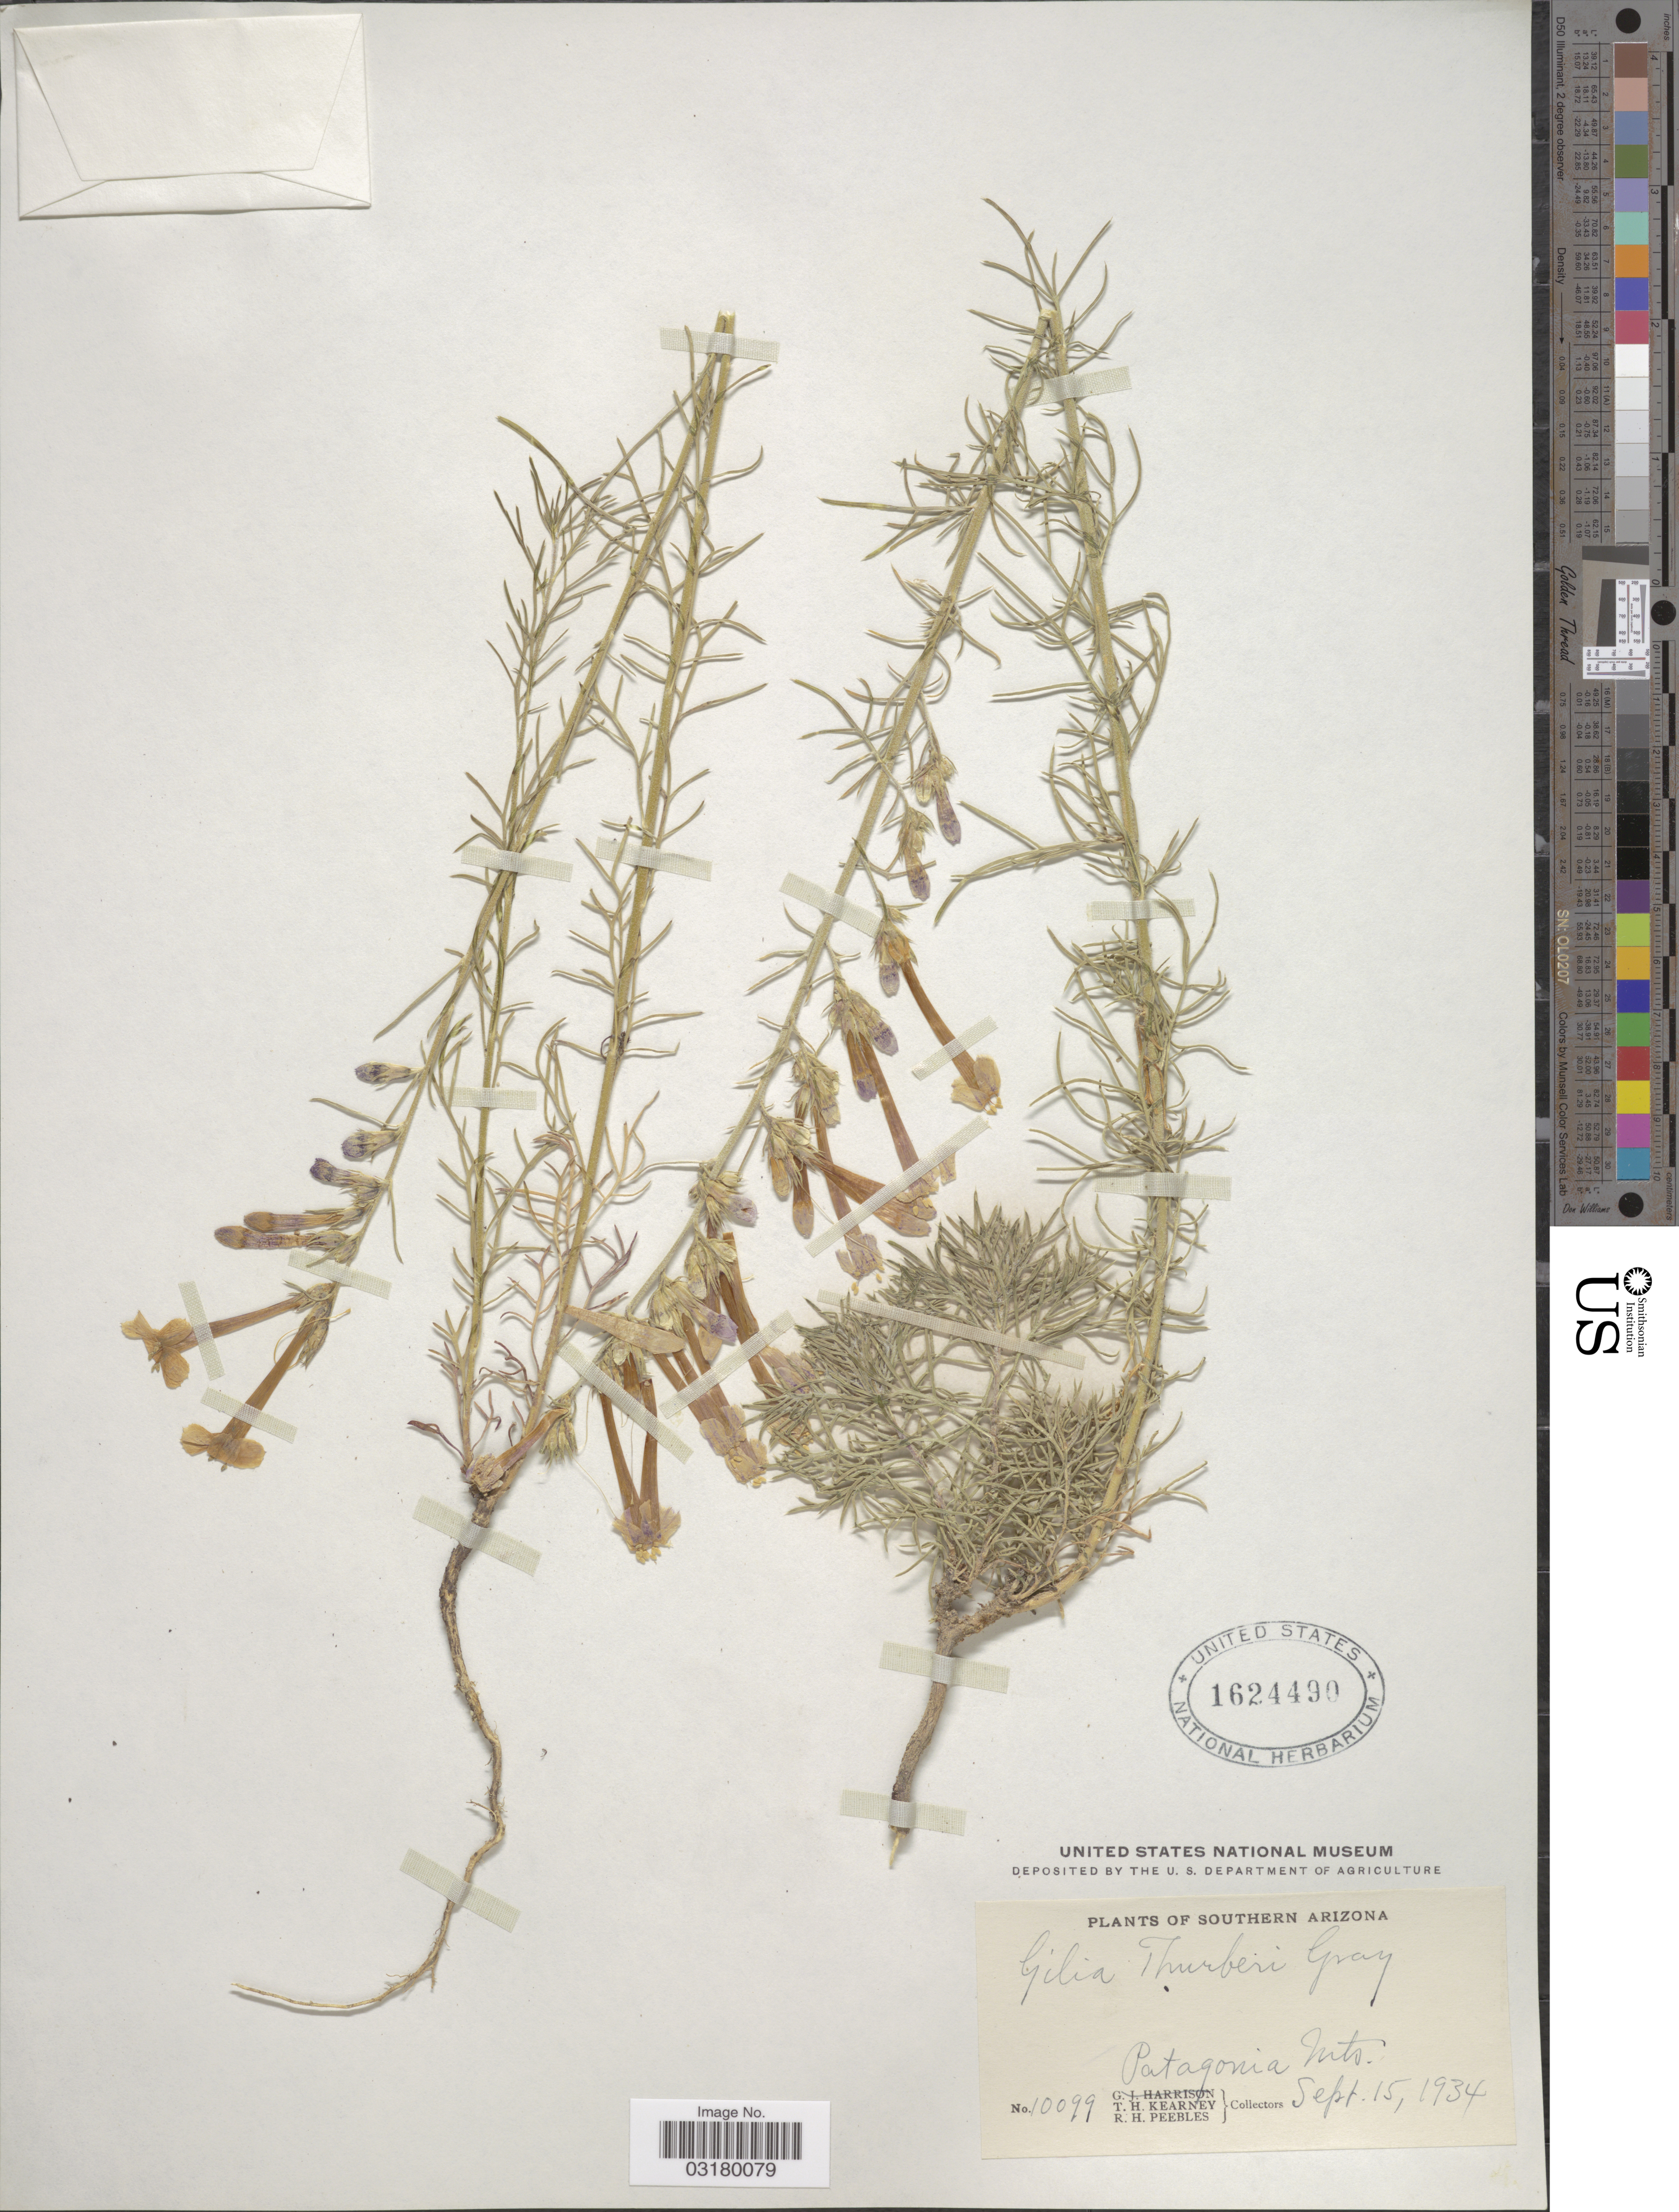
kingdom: Plantae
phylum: Tracheophyta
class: Magnoliopsida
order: Ericales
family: Polemoniaceae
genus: Ipomopsis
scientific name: Ipomopsis thurberi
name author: (A. Gray) V.E. Grant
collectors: T. H. Kearney & R. H. Peebles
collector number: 10099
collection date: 1934-09-15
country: United States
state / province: Arizona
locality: Southern Arizona. Patagonia Mts.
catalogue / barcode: US 1624490